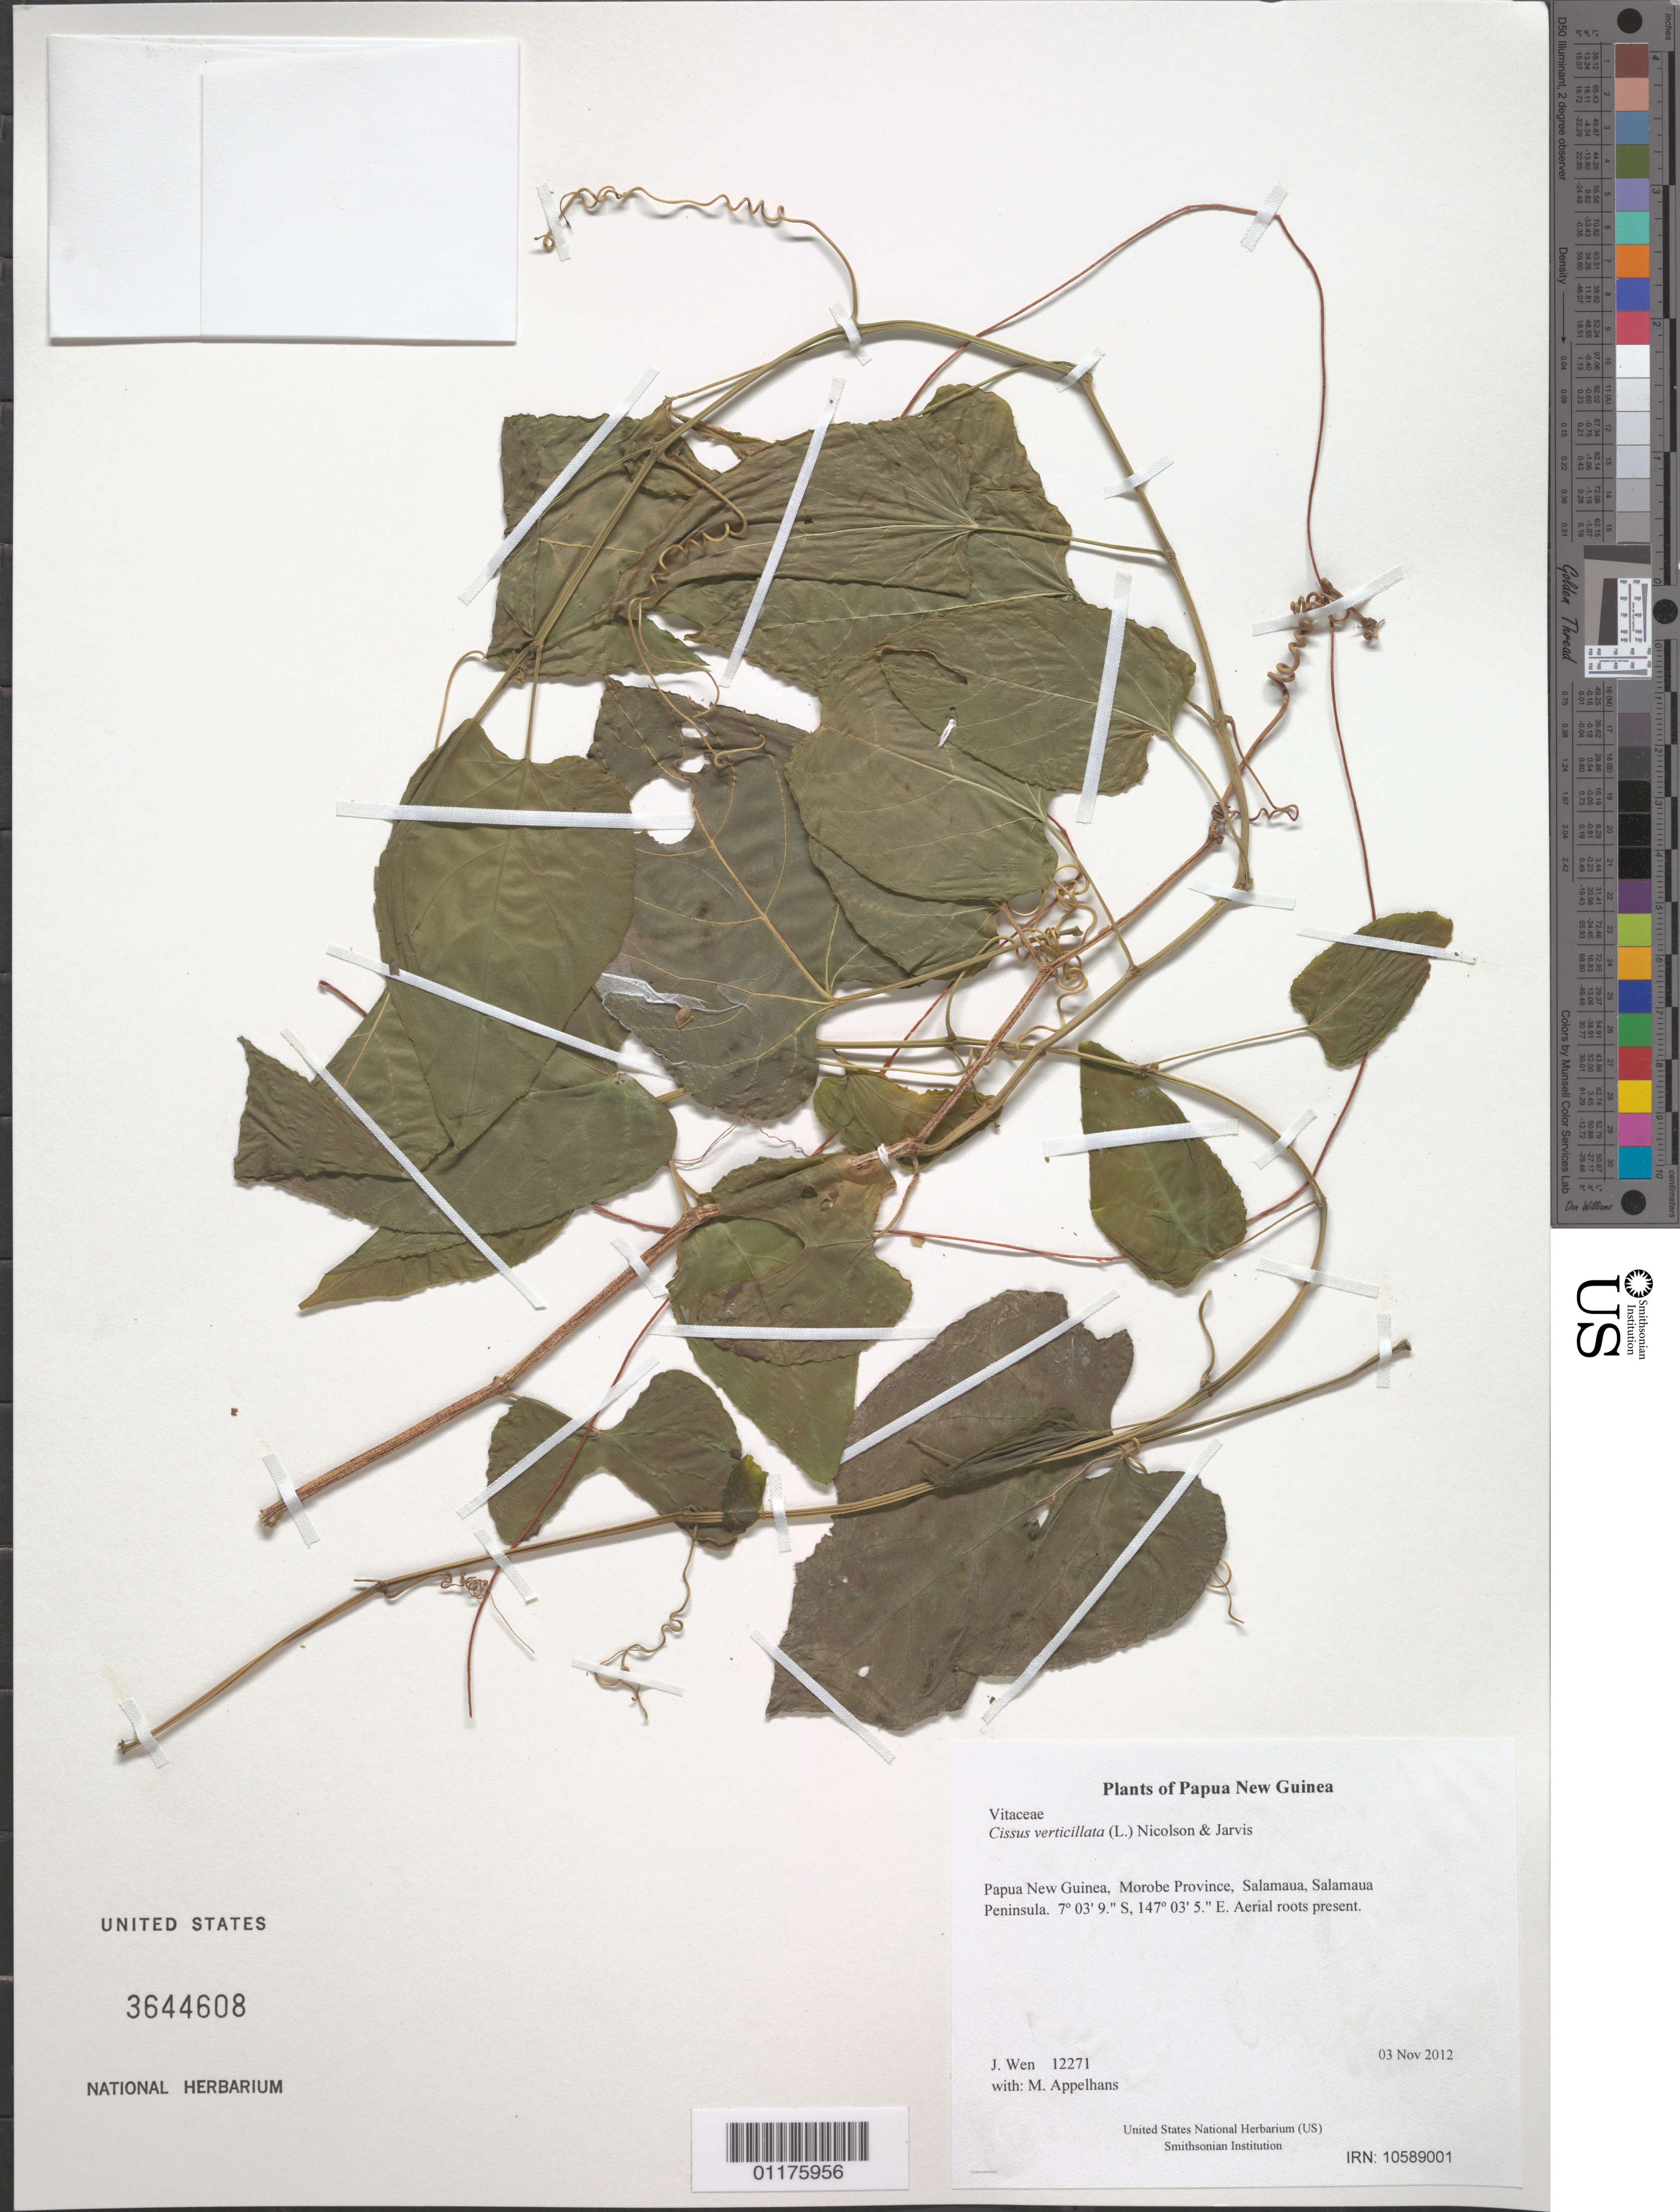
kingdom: Plantae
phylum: Tracheophyta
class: Magnoliopsida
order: Vitales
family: Vitaceae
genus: Cissus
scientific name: Cissus verticillata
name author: (L.) Nicolson & C.E. Jarvis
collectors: M. Appelhans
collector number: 12271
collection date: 2012-11-03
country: Papua New Guinea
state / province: Morobe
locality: Salamaua, Salamaua Peninsula.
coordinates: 7 03.157 S, 147 03.093 E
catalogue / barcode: US 3644608